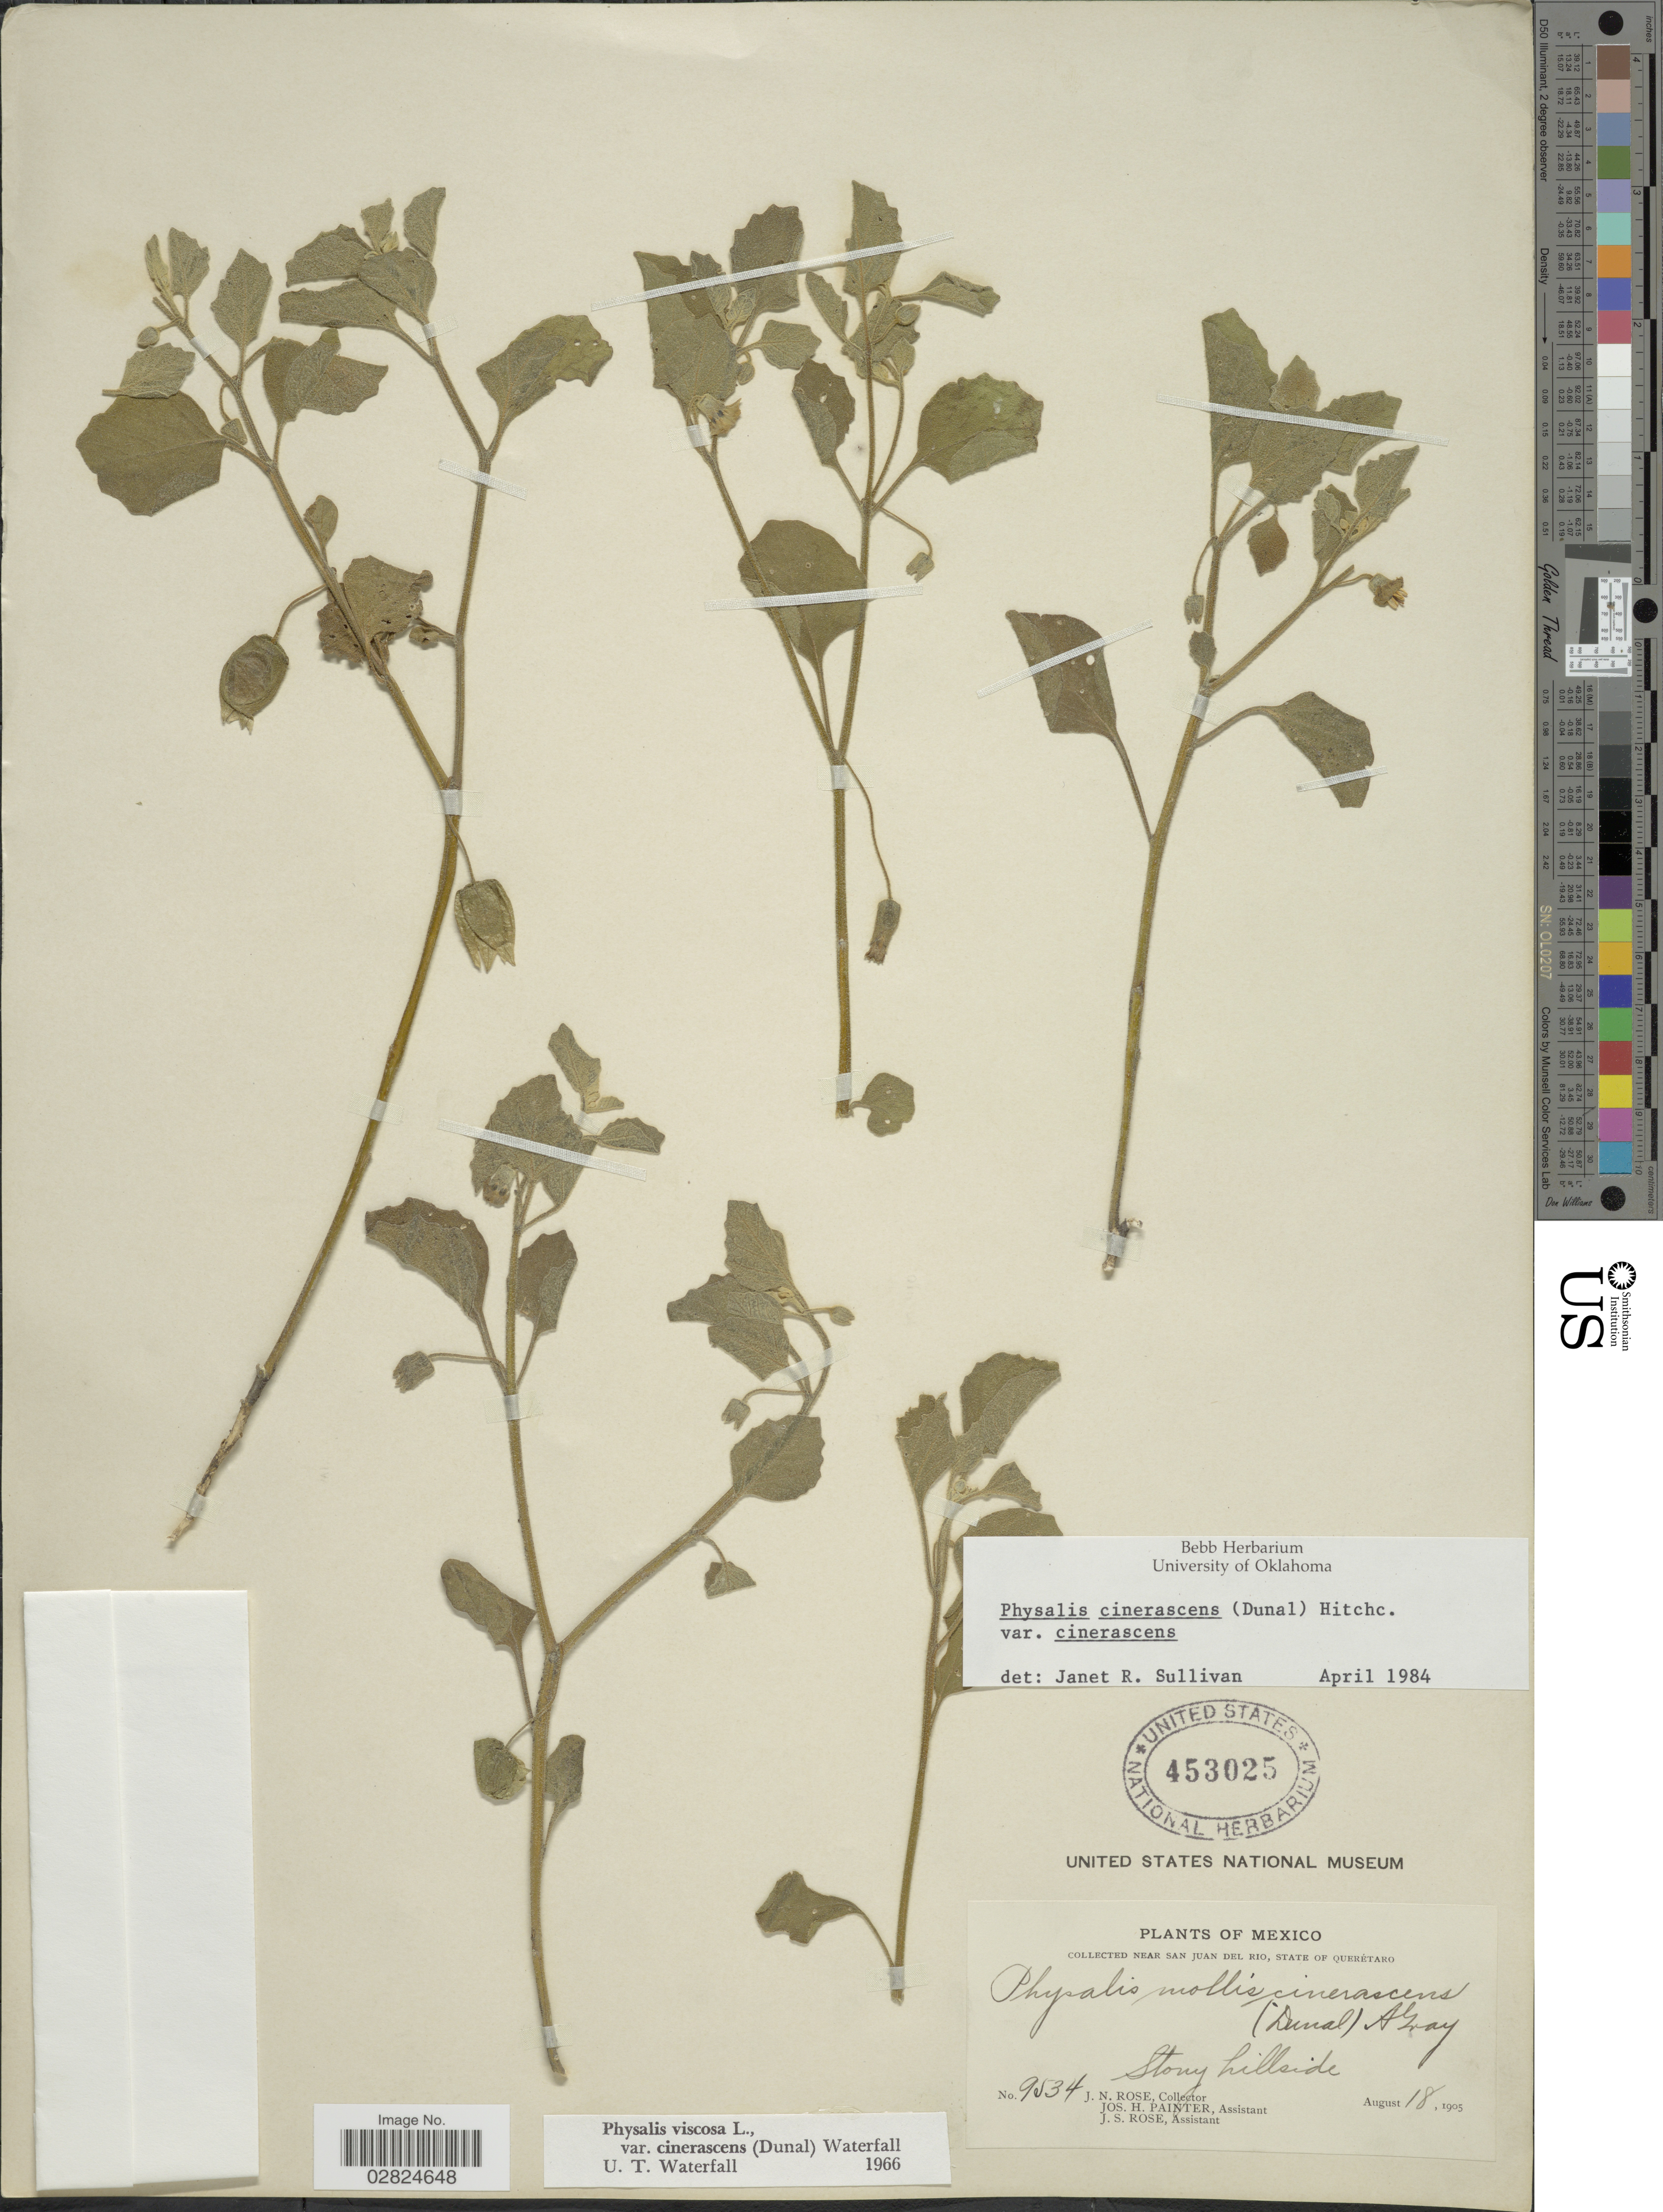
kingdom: Plantae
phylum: Tracheophyta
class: Magnoliopsida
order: Solanales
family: Solanaceae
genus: Physalis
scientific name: Physalis cinerascens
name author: (Dunal) Hitchc.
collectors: J. N. Rose, J. H. Painter & J. S. Rose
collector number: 9534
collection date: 1905-08-18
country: Mexico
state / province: Querétaro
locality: Near San Juan Del Rio. Stony hillside.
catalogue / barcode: US 453025